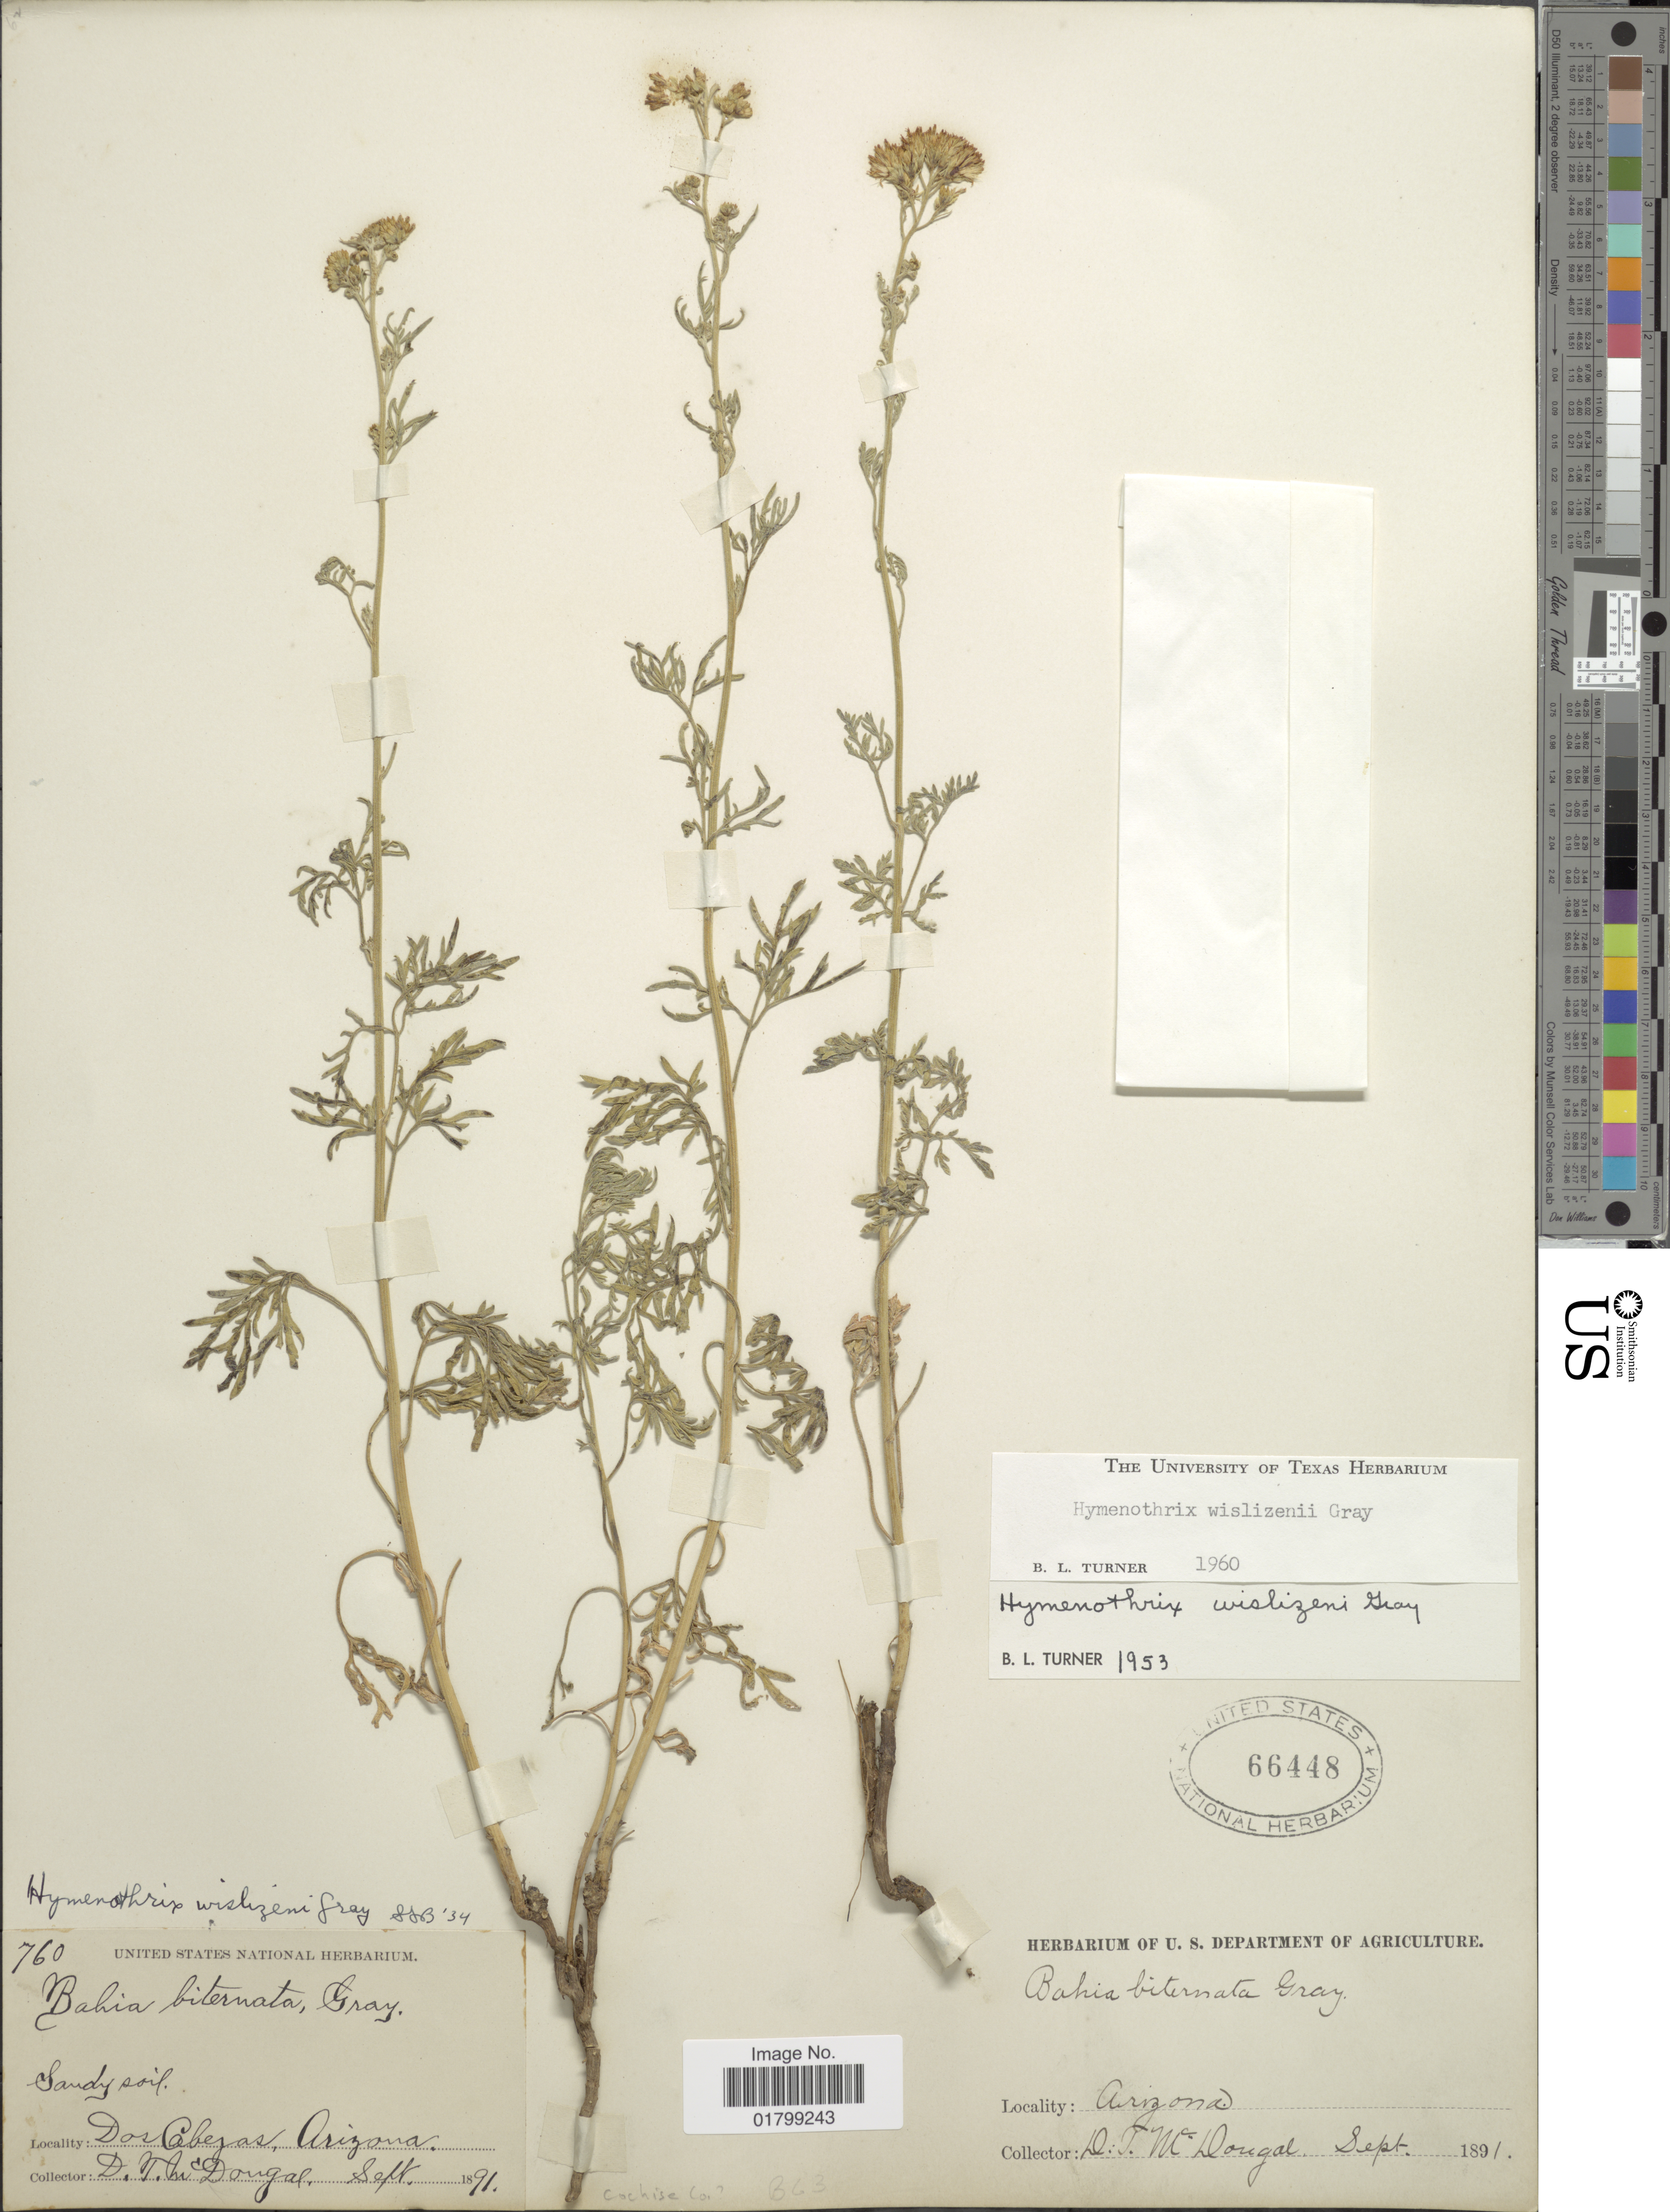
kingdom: Plantae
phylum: Tracheophyta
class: Magnoliopsida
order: Asterales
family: Asteraceae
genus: Hymenothrix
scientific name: Hymenothrix wislizenii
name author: A. Gray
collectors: D. McDougal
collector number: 760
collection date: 1891-09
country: United States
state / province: Arizona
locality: Dos Cabejas, Cochise Co.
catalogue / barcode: US 66448